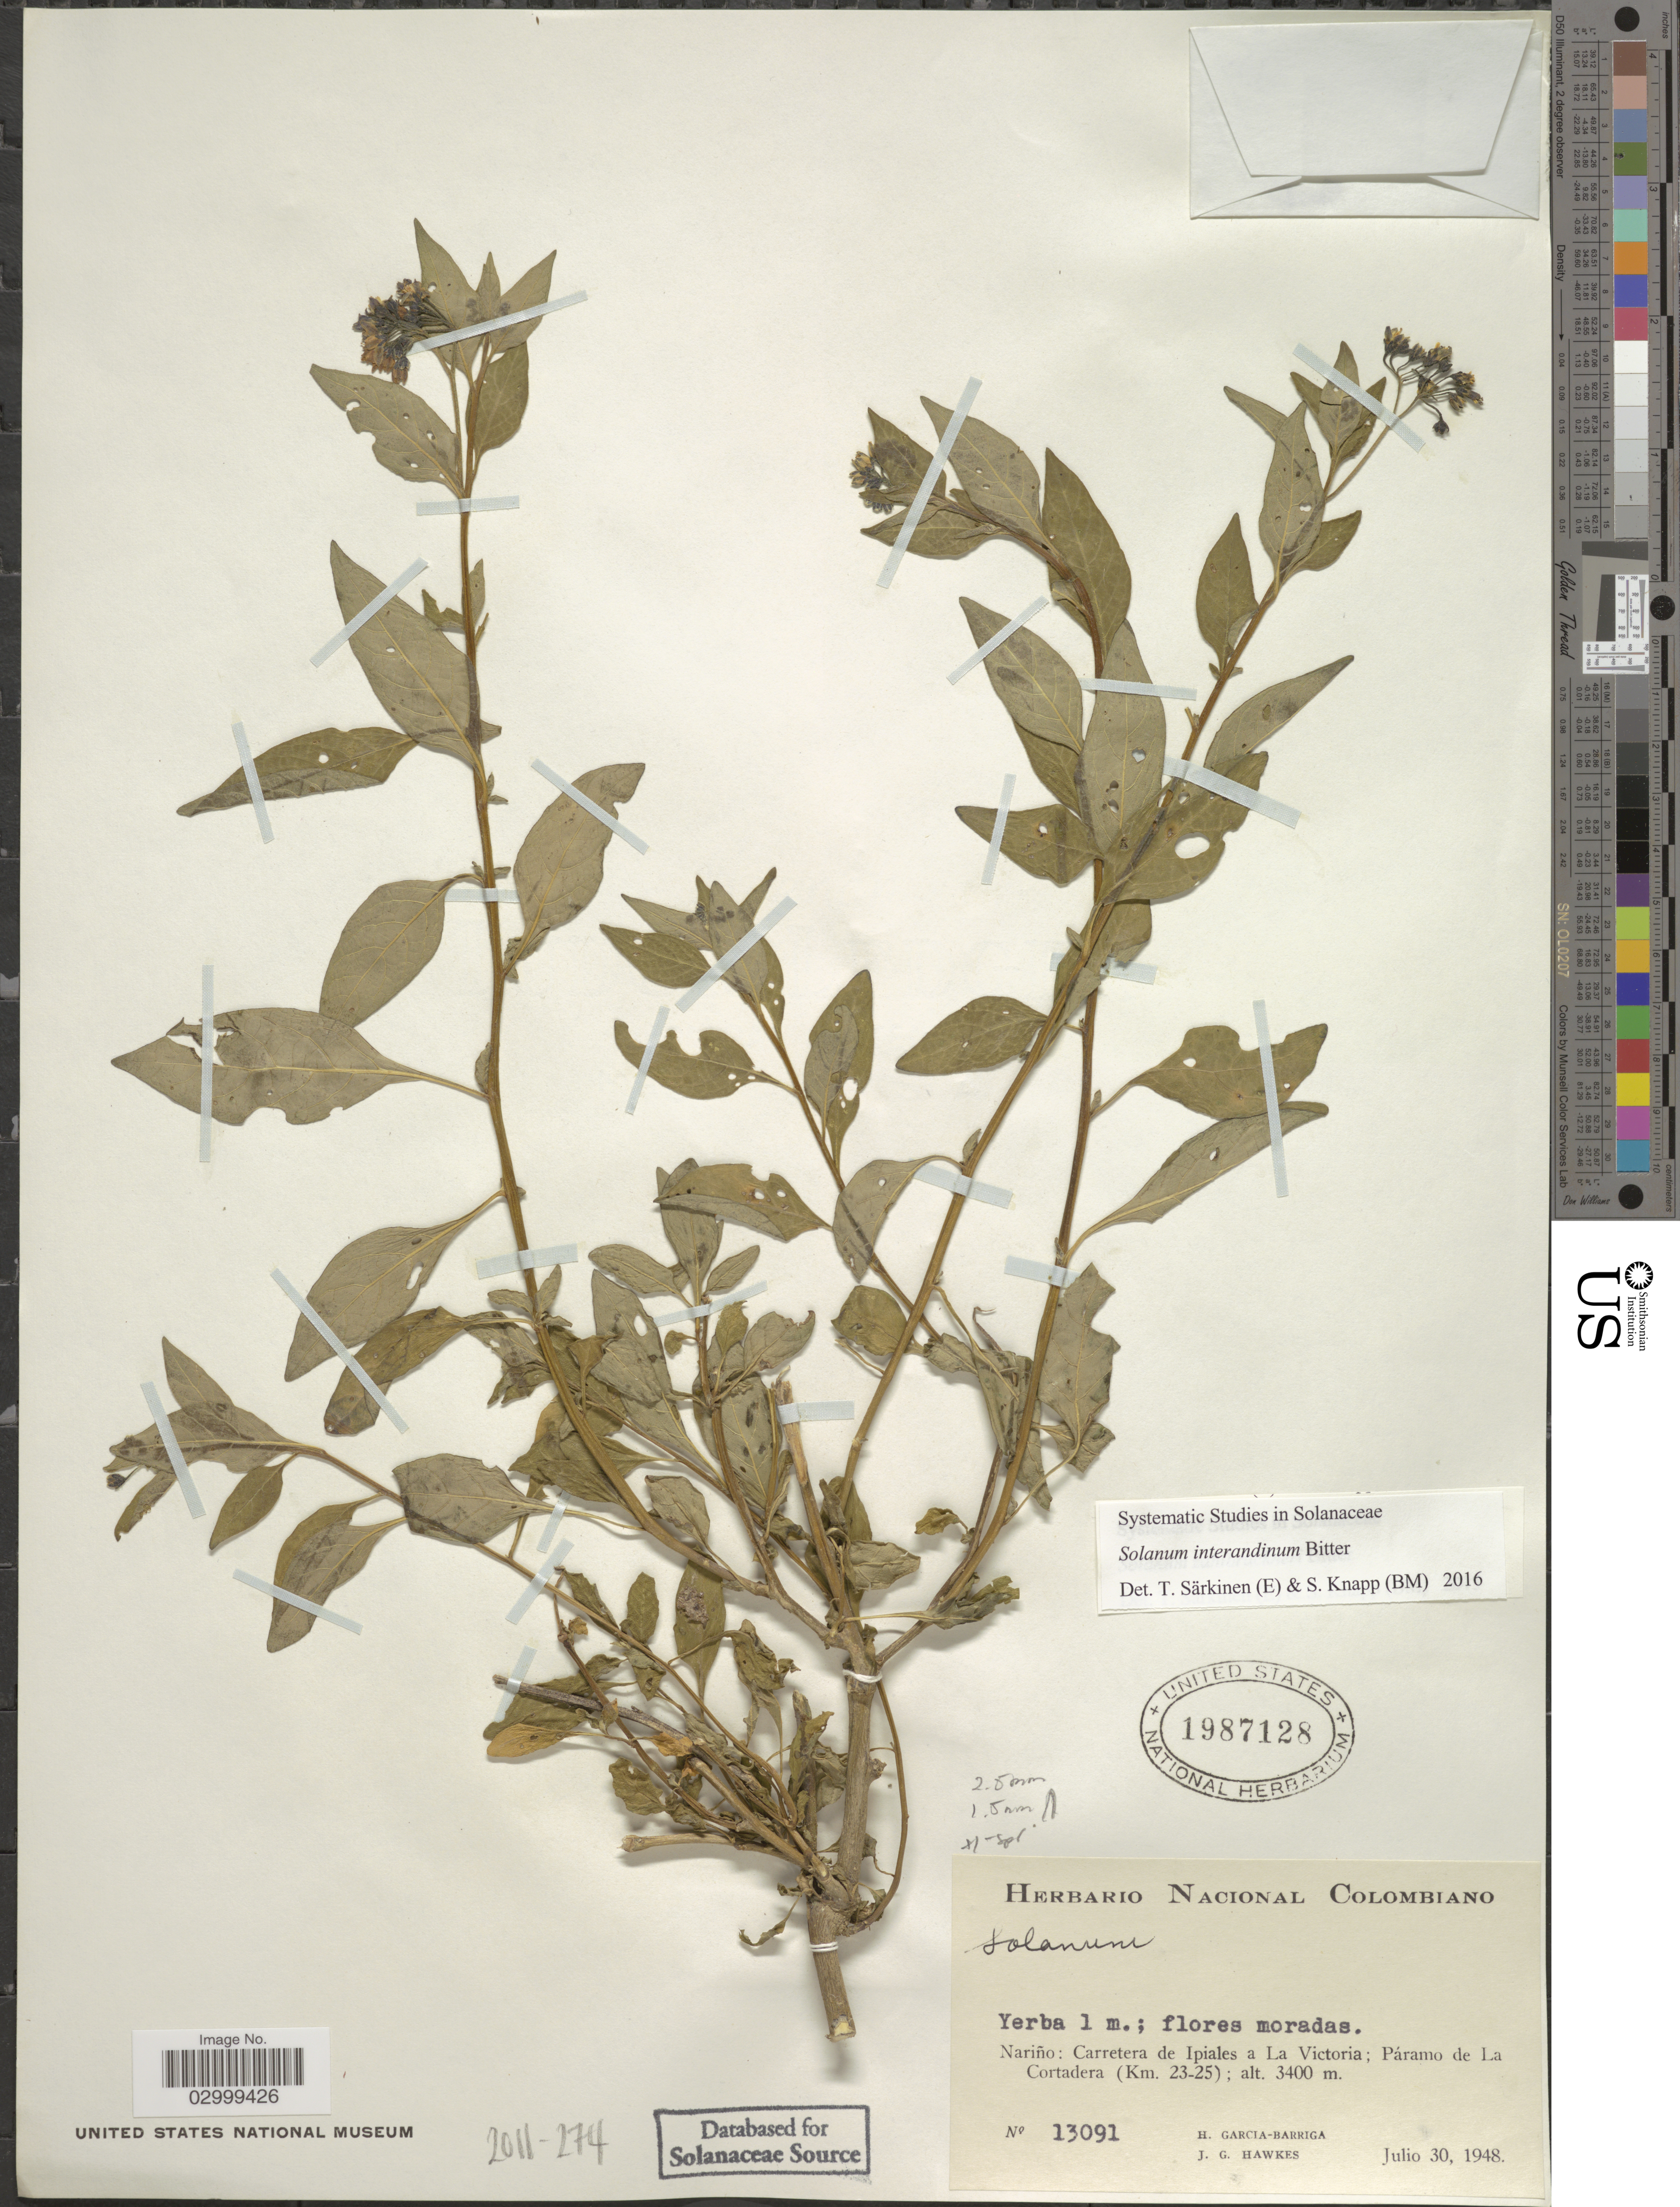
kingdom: Plantae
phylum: Tracheophyta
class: Magnoliopsida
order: Solanales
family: Solanaceae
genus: Solanum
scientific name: Solanum interandinum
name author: Bitter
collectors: H. García Barriga & J. Hawkes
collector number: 13091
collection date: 1948-07-30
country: Colombia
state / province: Nariño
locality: Carretera de Ipiales a La Victoria; Páramo de La Cortadera (Km. 23-25).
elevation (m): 3400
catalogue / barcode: US 1987128